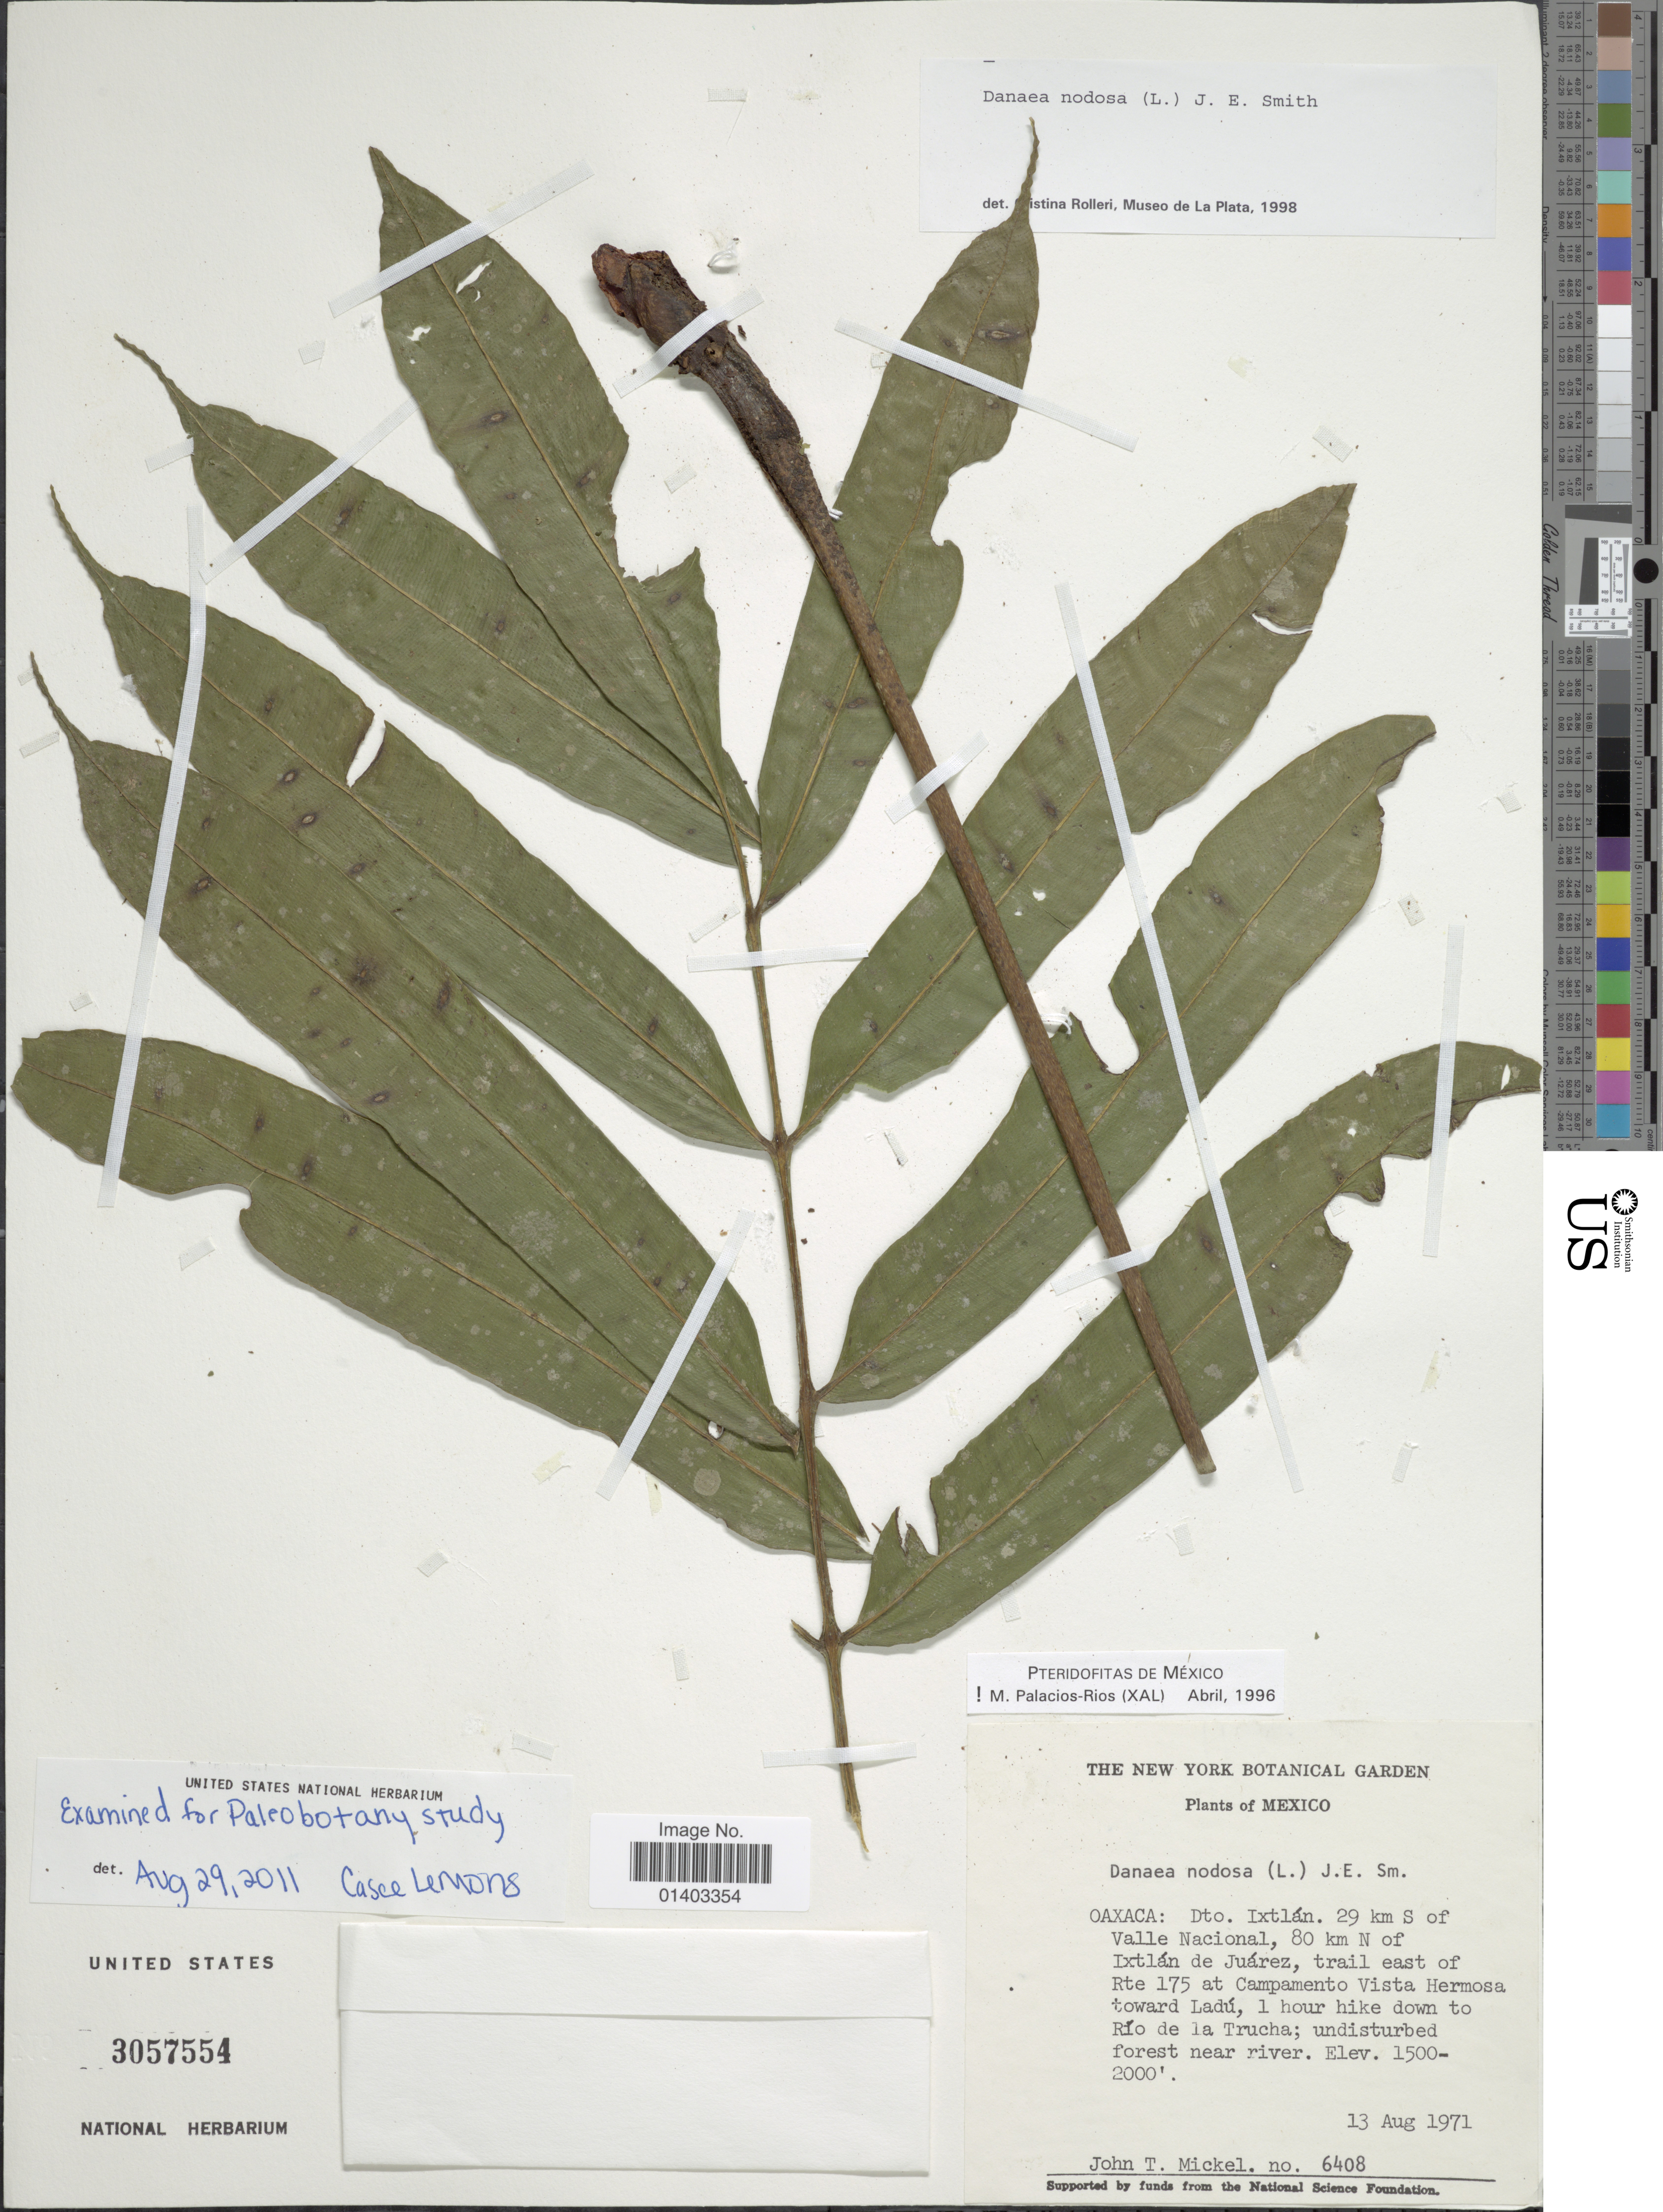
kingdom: Plantae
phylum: Tracheophyta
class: Polypodiopsida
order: Marattiales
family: Marattiaceae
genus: Danaea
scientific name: Danaea nodosa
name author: (L.) Sm.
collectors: J. T. Mickel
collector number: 6408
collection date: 1971-08-13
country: Mexico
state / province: Oaxaca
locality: Dto. Ixtlán. 29 km S of Valle Nacional, 80 km N of Ixtlán de Juárez, trail east of Rte 175 at Campamento Vista Hermosa toward Ladú, 1 hour hike dpwn to Río de la Trucha; undisturbed forest near river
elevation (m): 457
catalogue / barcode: US 3057554